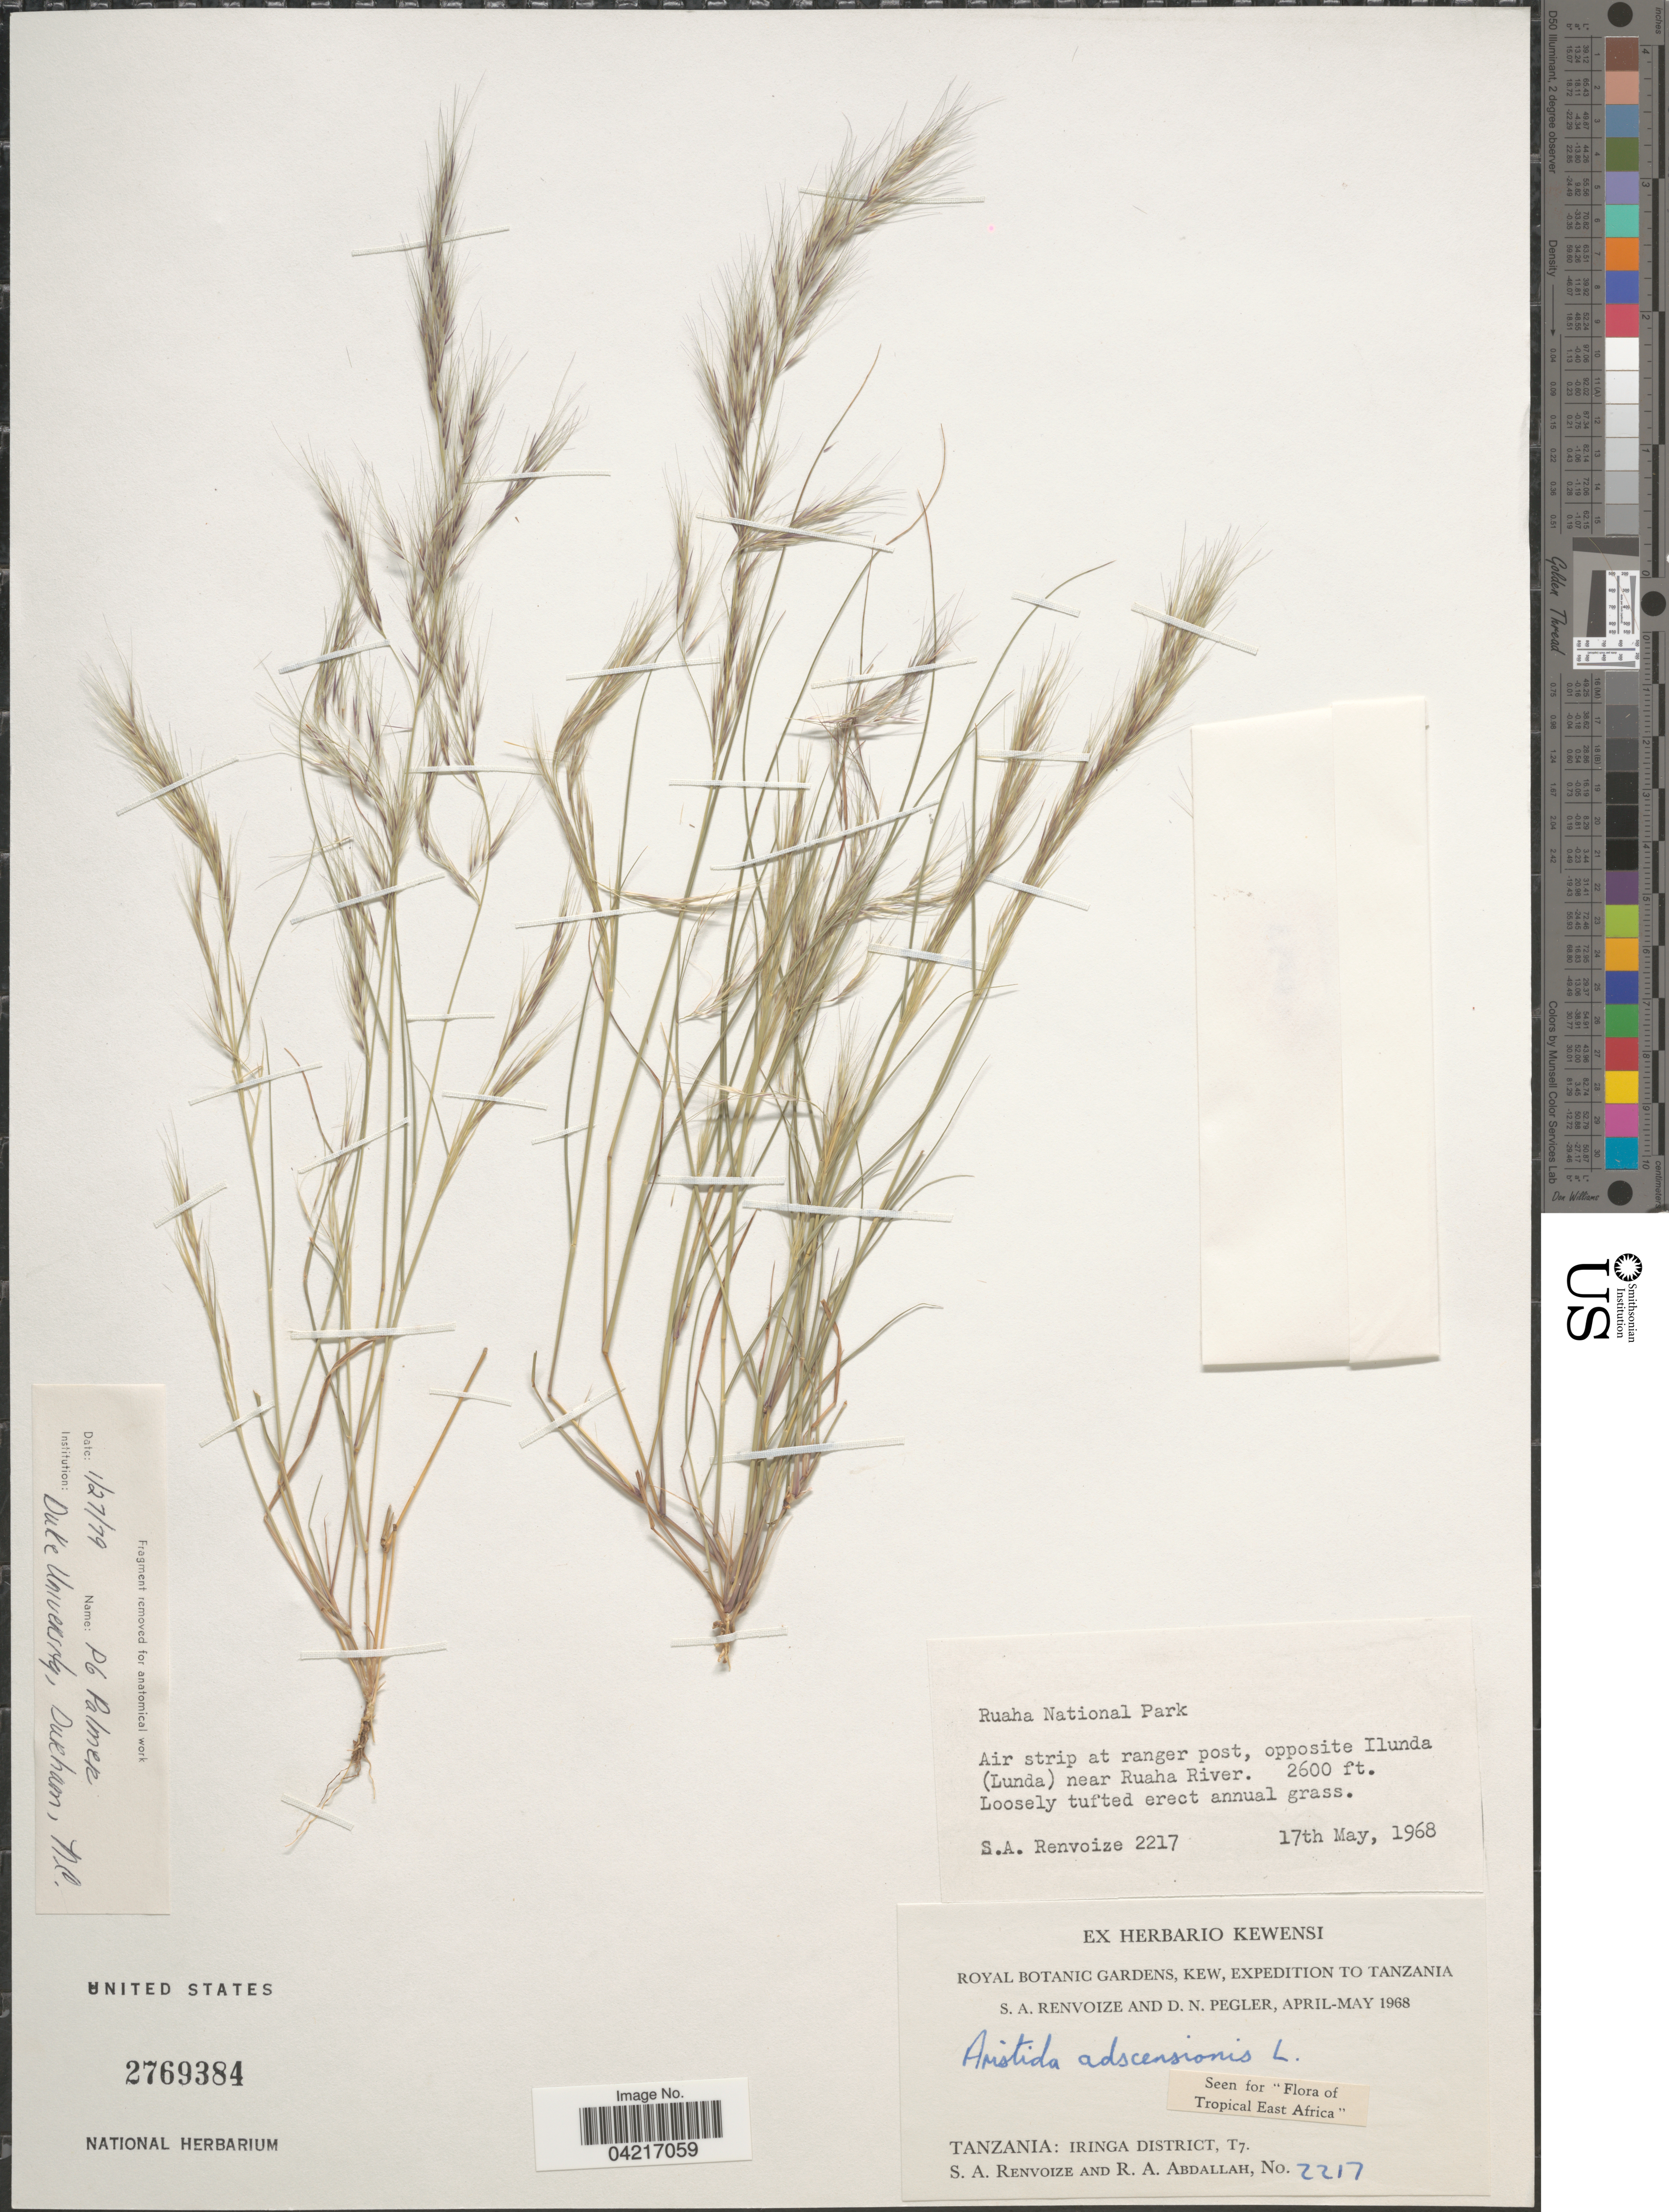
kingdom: Plantae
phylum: Tracheophyta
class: Liliopsida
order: Poales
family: Poaceae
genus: Aristida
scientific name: Aristida adscensionis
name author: L.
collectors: S. A. Renvoize & R. Abdallah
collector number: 2217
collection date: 1968-05-17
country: Tanzania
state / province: Iringa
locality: Ruaha National Park. Air strip at ranger post, opposite Ilunda (Lunda) near Ruaha River. Royal Botanic Gardens, Kew, Expedition to Tanzania=. Iringa District, T7.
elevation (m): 792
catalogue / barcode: US 2769384